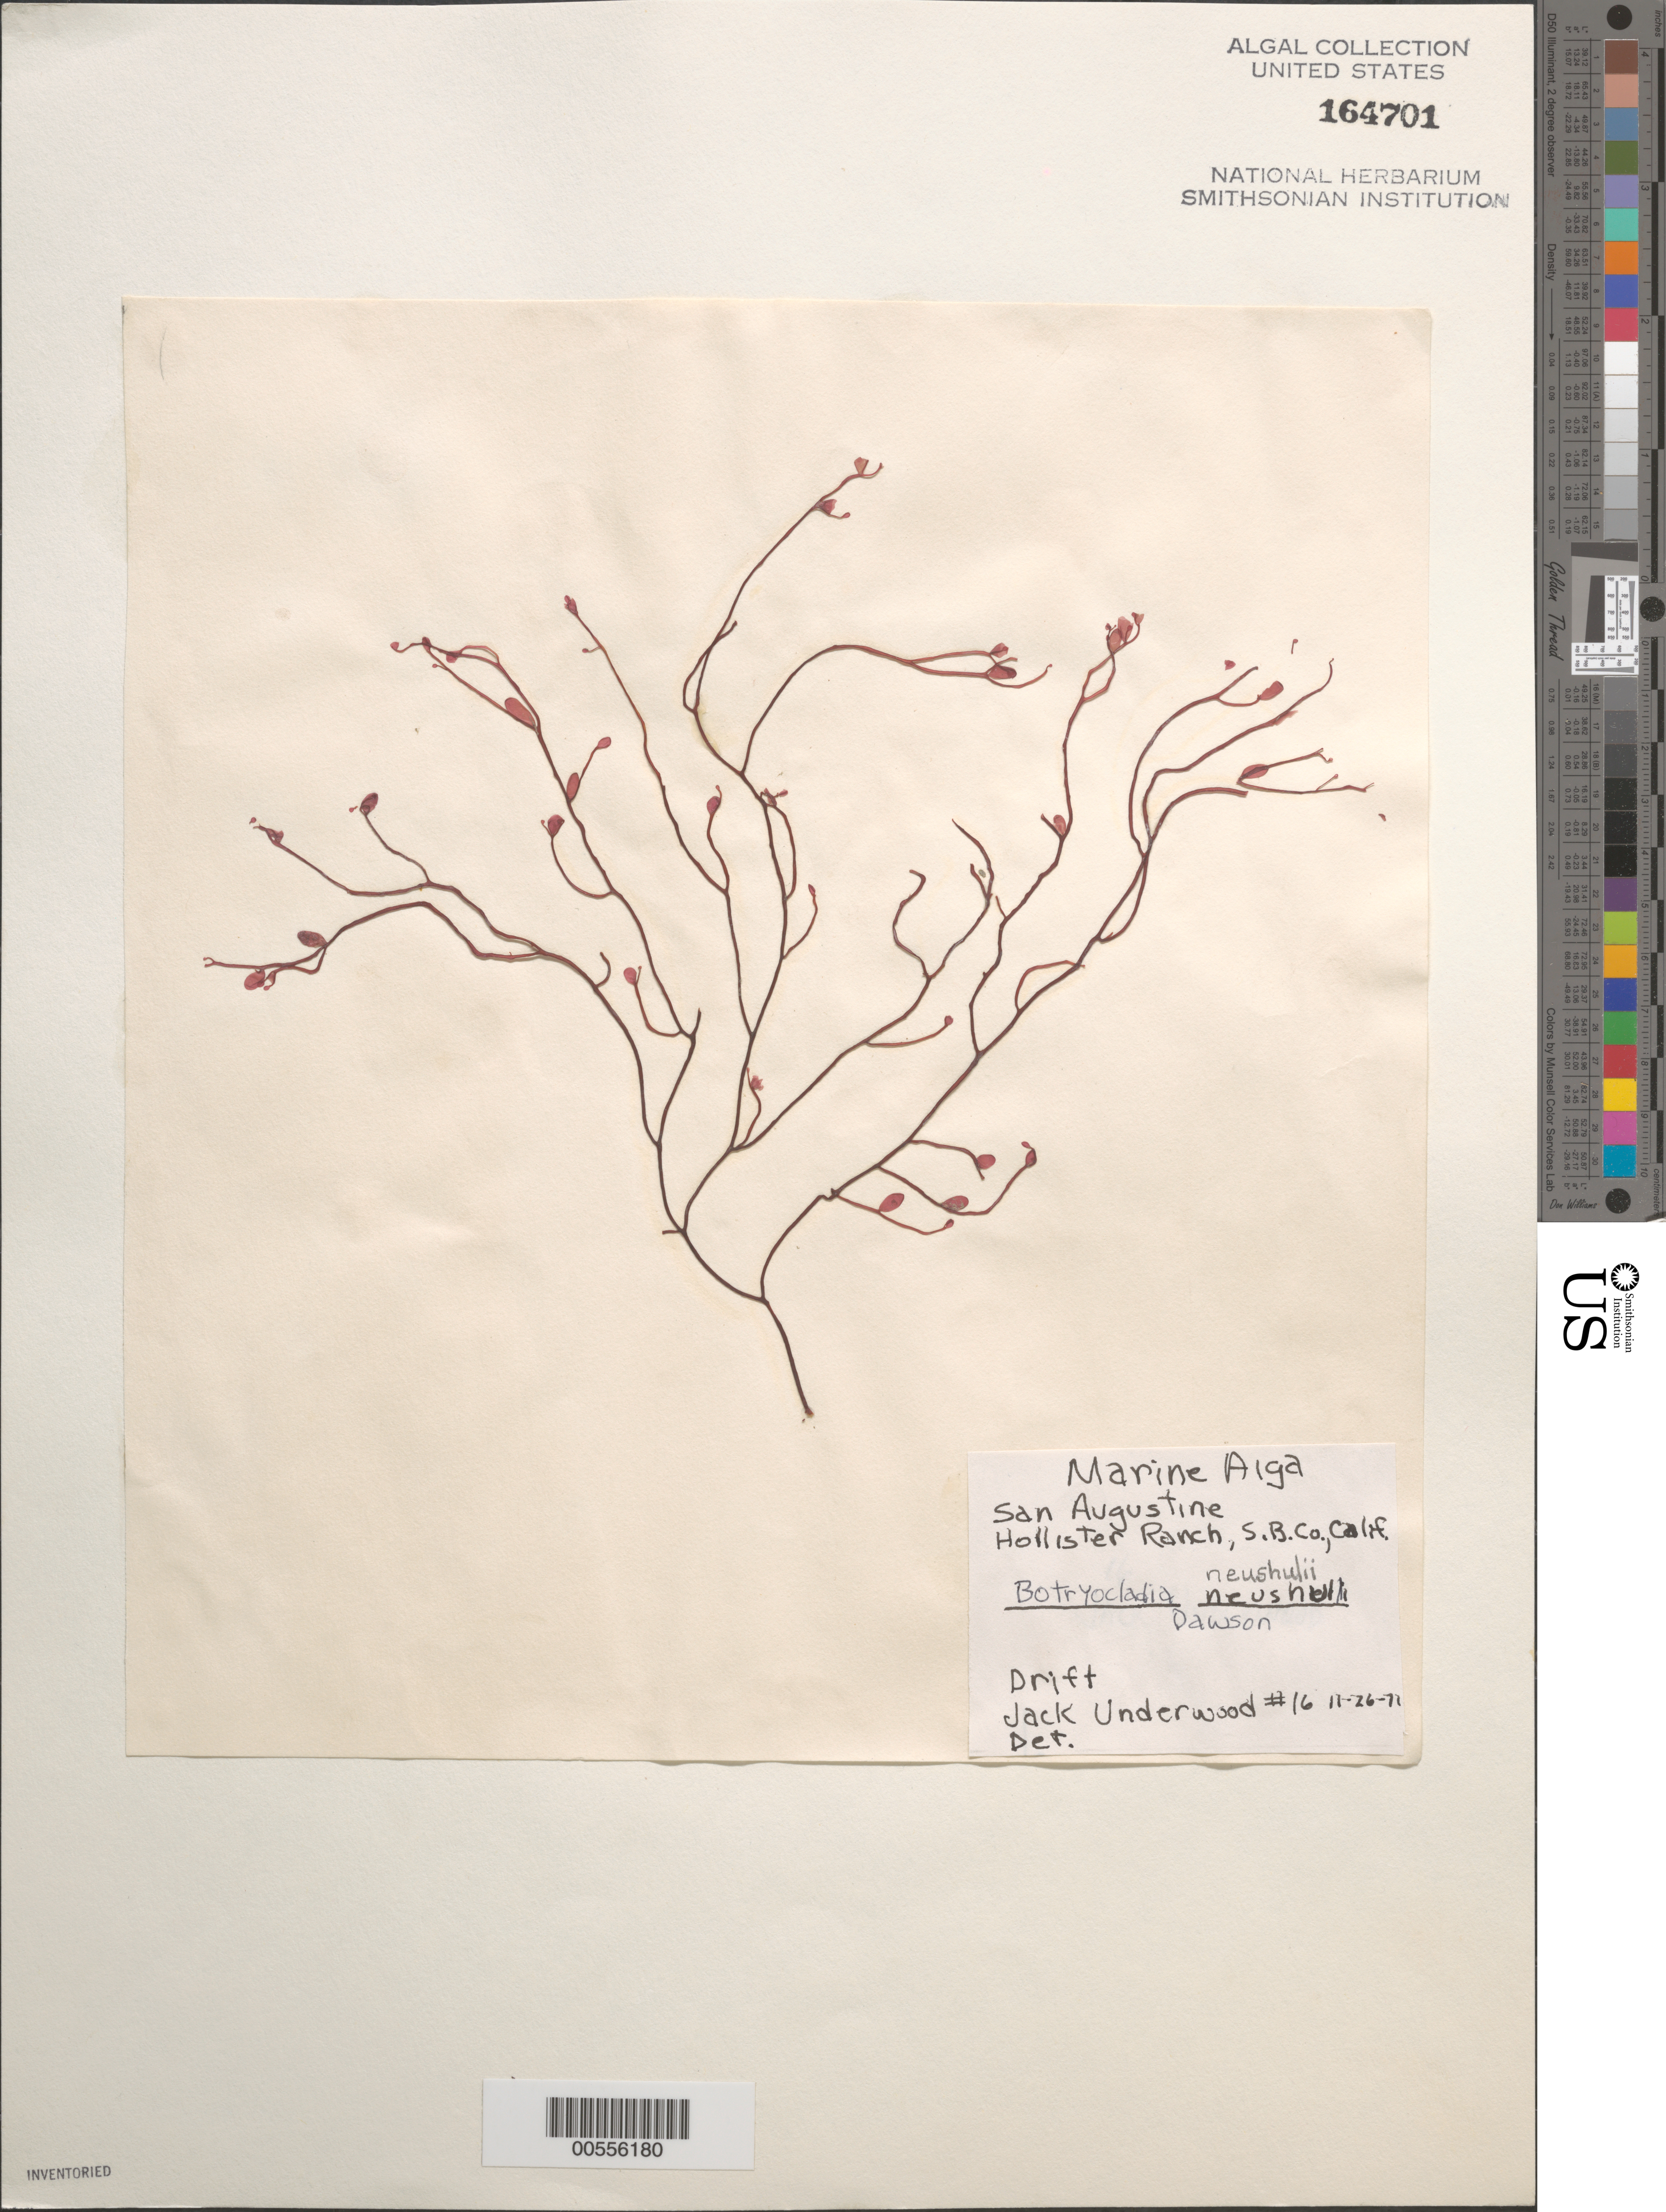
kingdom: Plantae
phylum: Rhodophyta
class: Florideophyceae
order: Rhodymeniales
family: Rhodymeniaceae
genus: Botryocladia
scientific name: Botryocladia neushulii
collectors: J. Underwood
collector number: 16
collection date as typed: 26 Nov 1971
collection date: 1971-11-26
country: United States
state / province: California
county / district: Santa Barbara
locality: San Augustine, Hollister Ranch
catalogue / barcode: US 164701